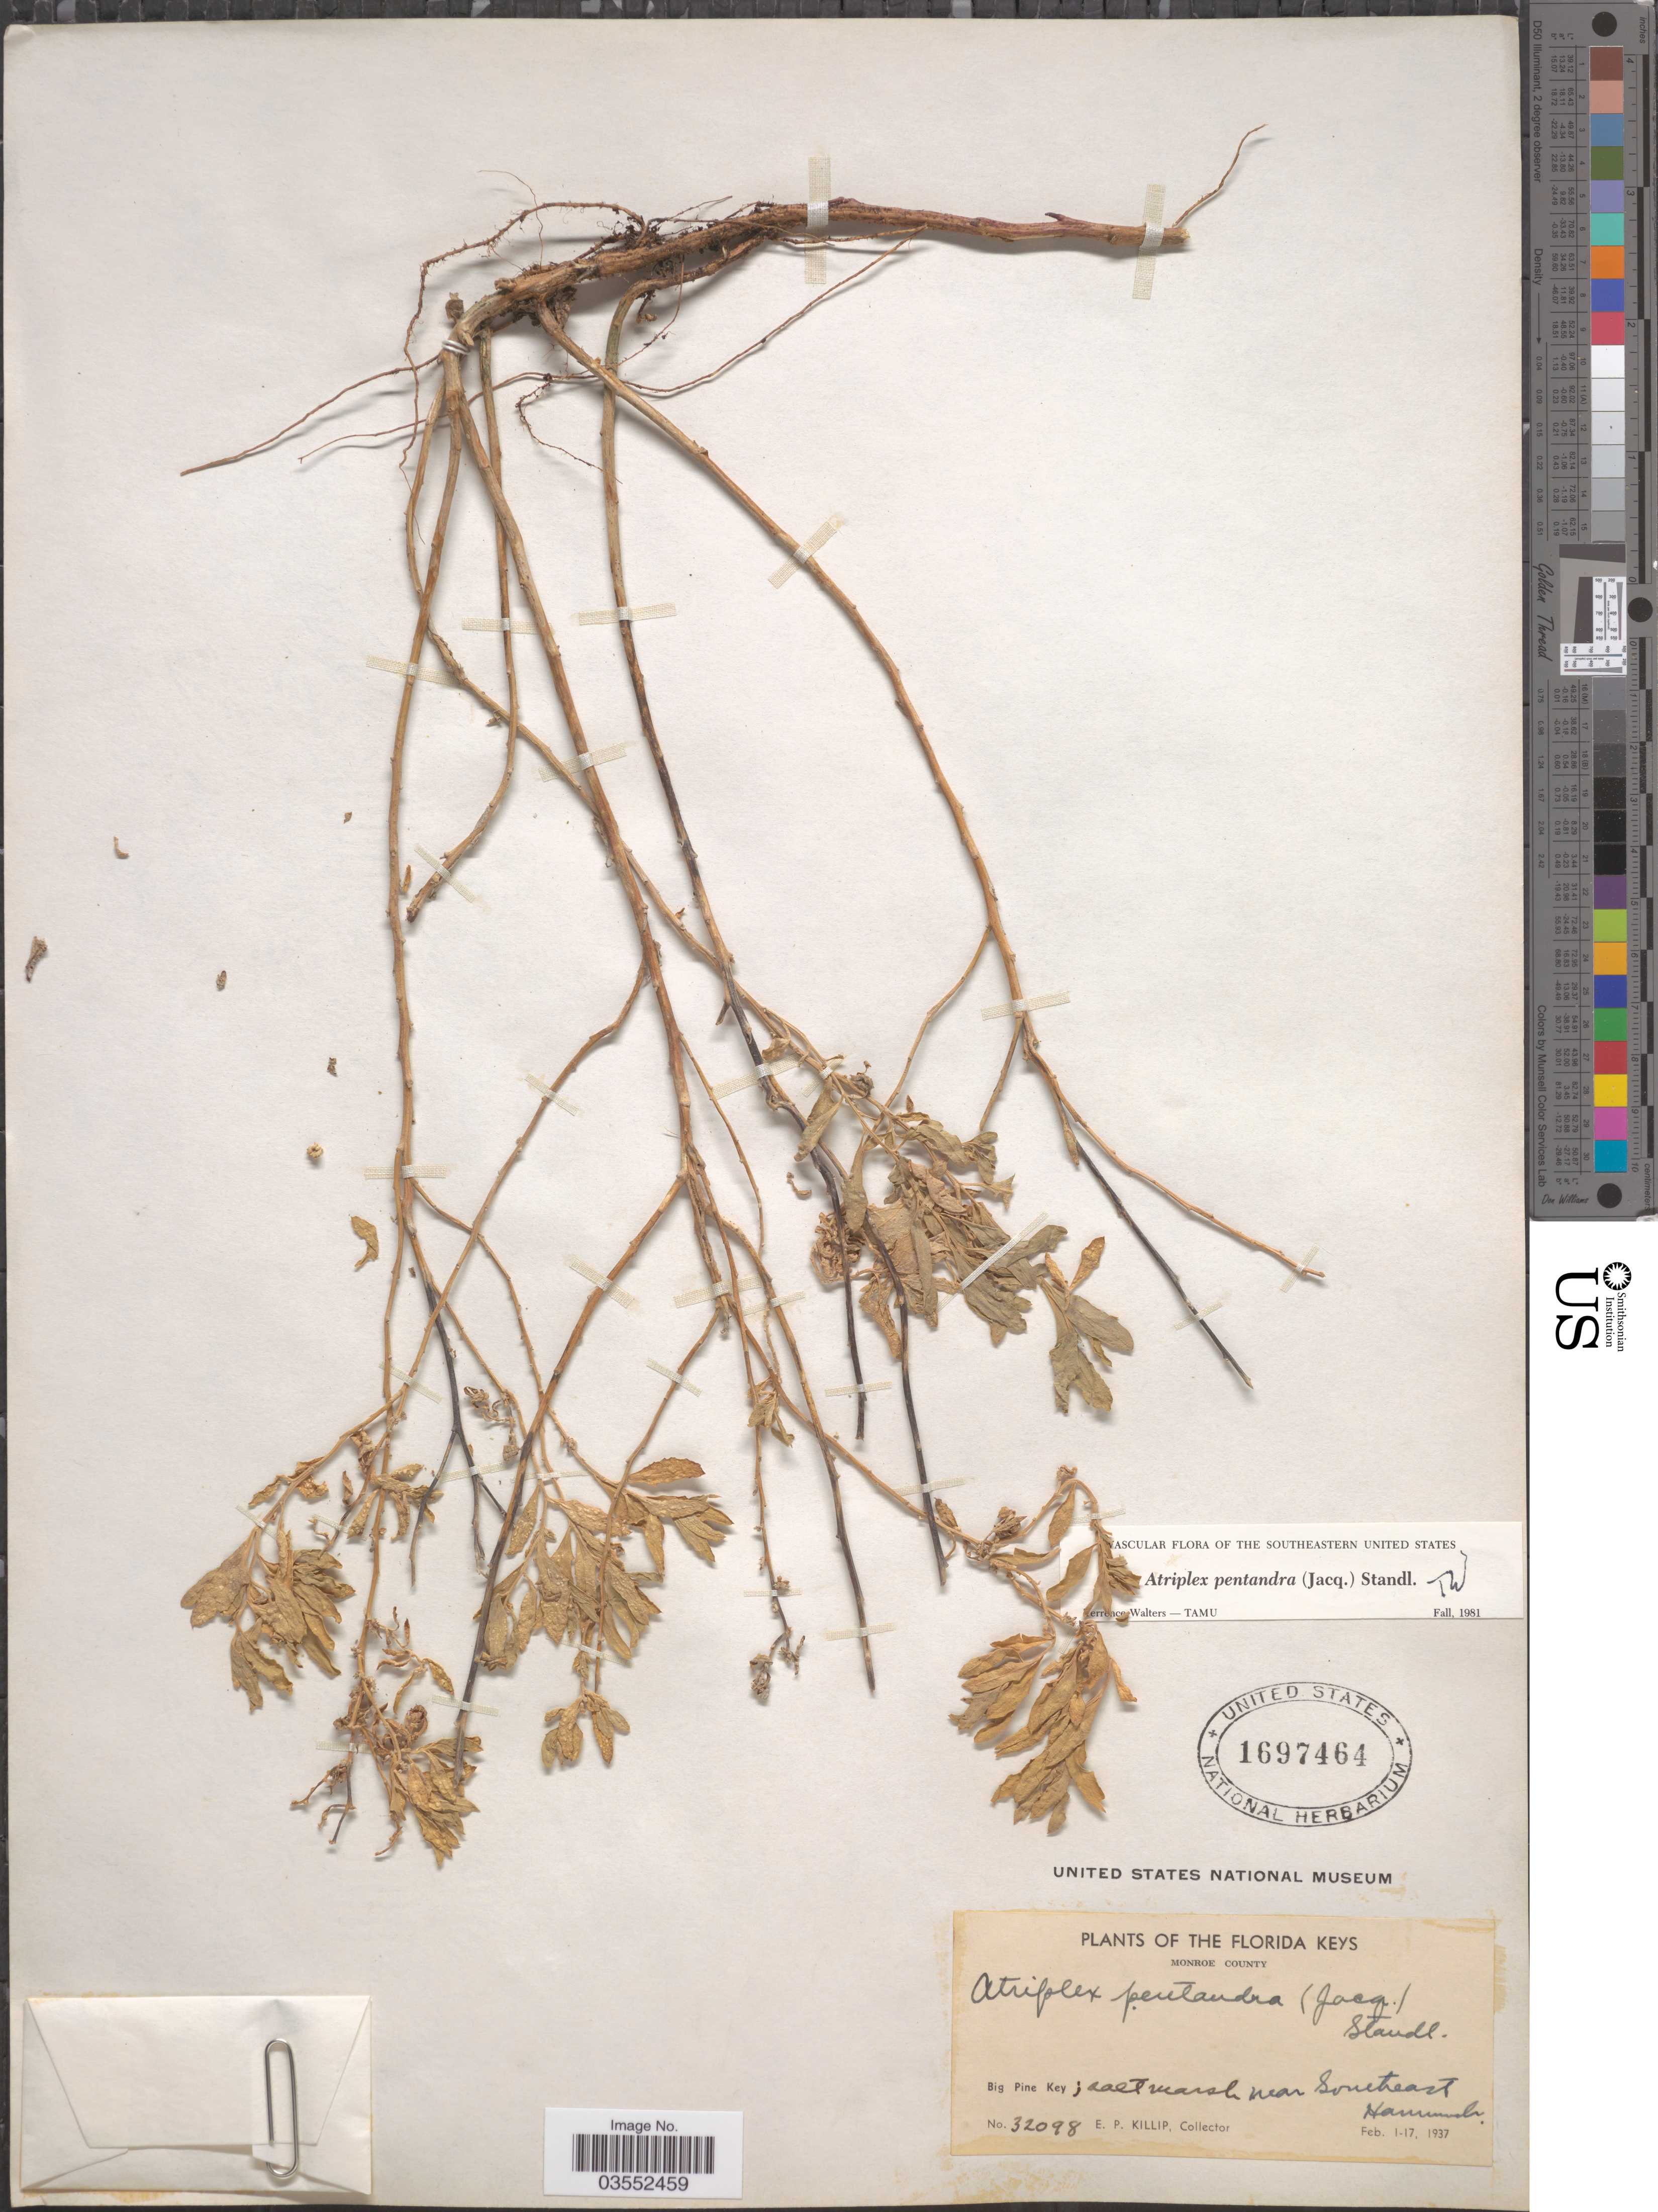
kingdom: Plantae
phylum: Tracheophyta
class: Magnoliopsida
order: Caryophyllales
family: Amaranthaceae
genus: Atriplex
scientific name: Atriplex pentandra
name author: (Jacq.) Standl.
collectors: E. P. Killip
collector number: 32098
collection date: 1937-02-01/1937-02-17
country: United States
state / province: Florida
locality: The Florida Keys, Monroe County. Big Pine Key; salt marsh near Southeast Hammock.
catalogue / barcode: US 1697464